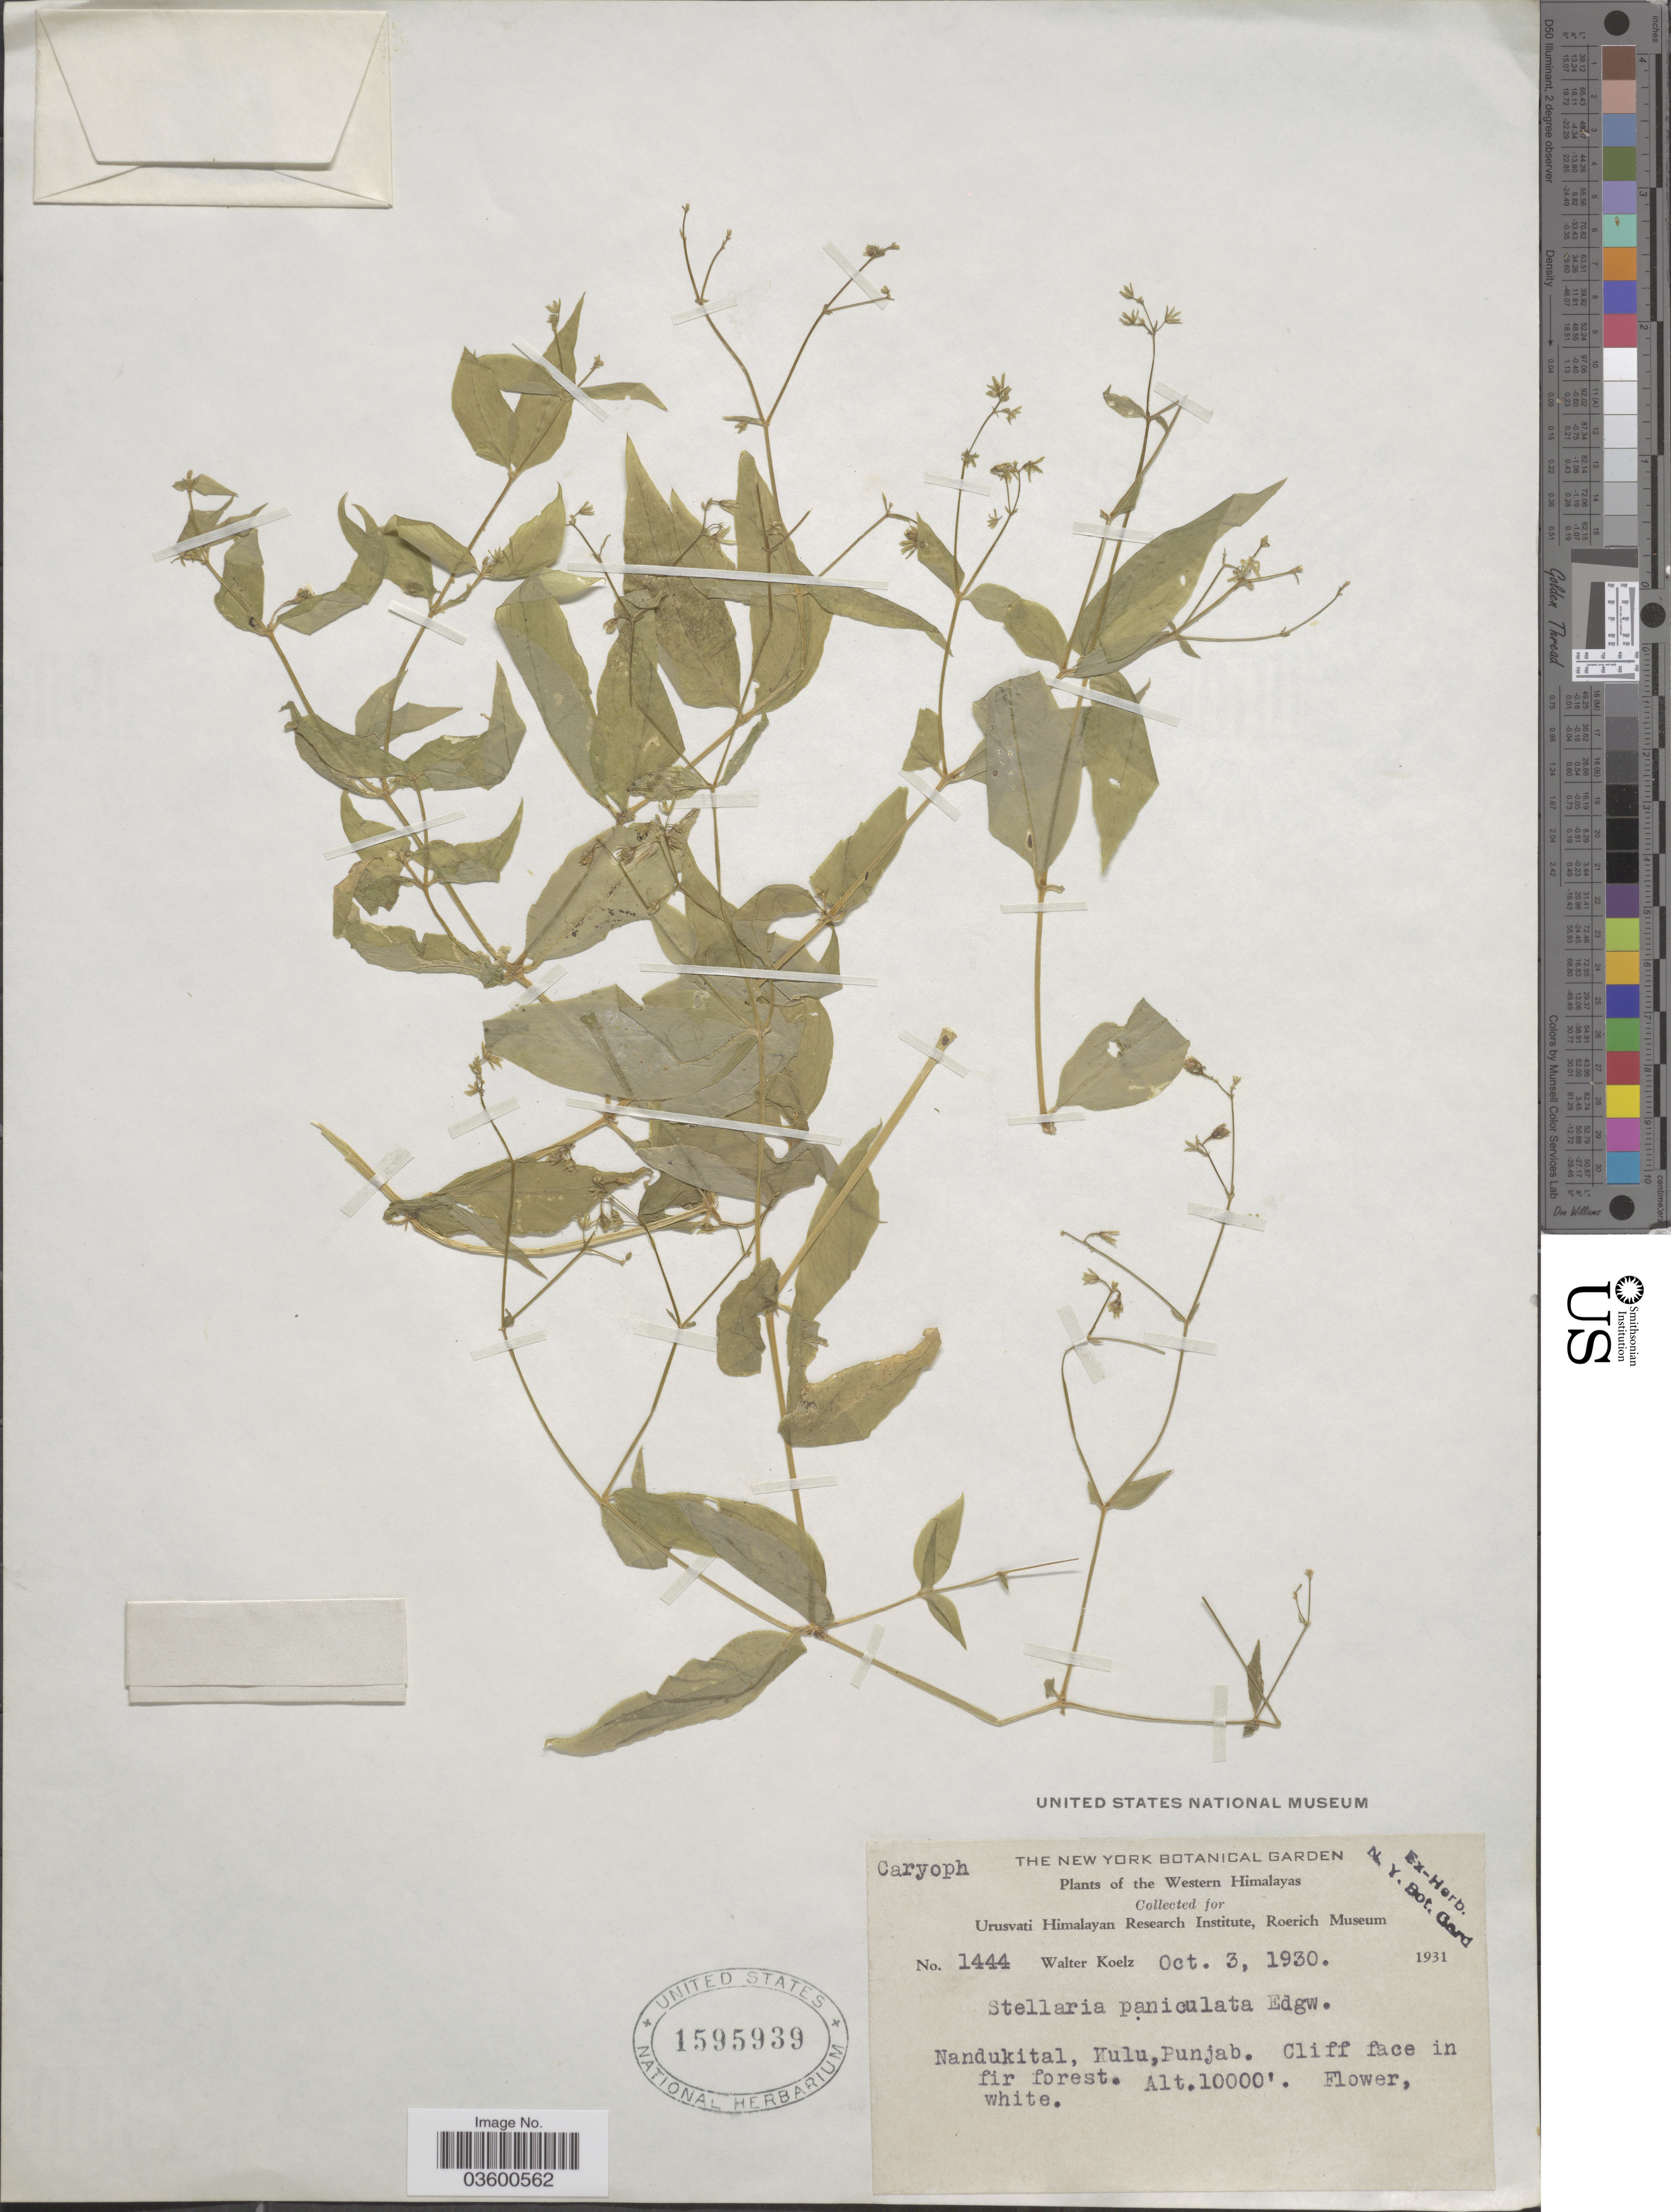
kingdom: Plantae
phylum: Tracheophyta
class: Magnoliopsida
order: Caryophyllales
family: Caryophyllaceae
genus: Schizotechium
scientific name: Schizotechium paniculatum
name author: (Edgew.) Pusalkar & S.K. Srivast.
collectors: W. N. Koelz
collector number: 1444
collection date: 1930-10-03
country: India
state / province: Punjab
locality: Western Himalayas. Nandukital, Kulu.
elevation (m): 3048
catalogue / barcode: US 1595939